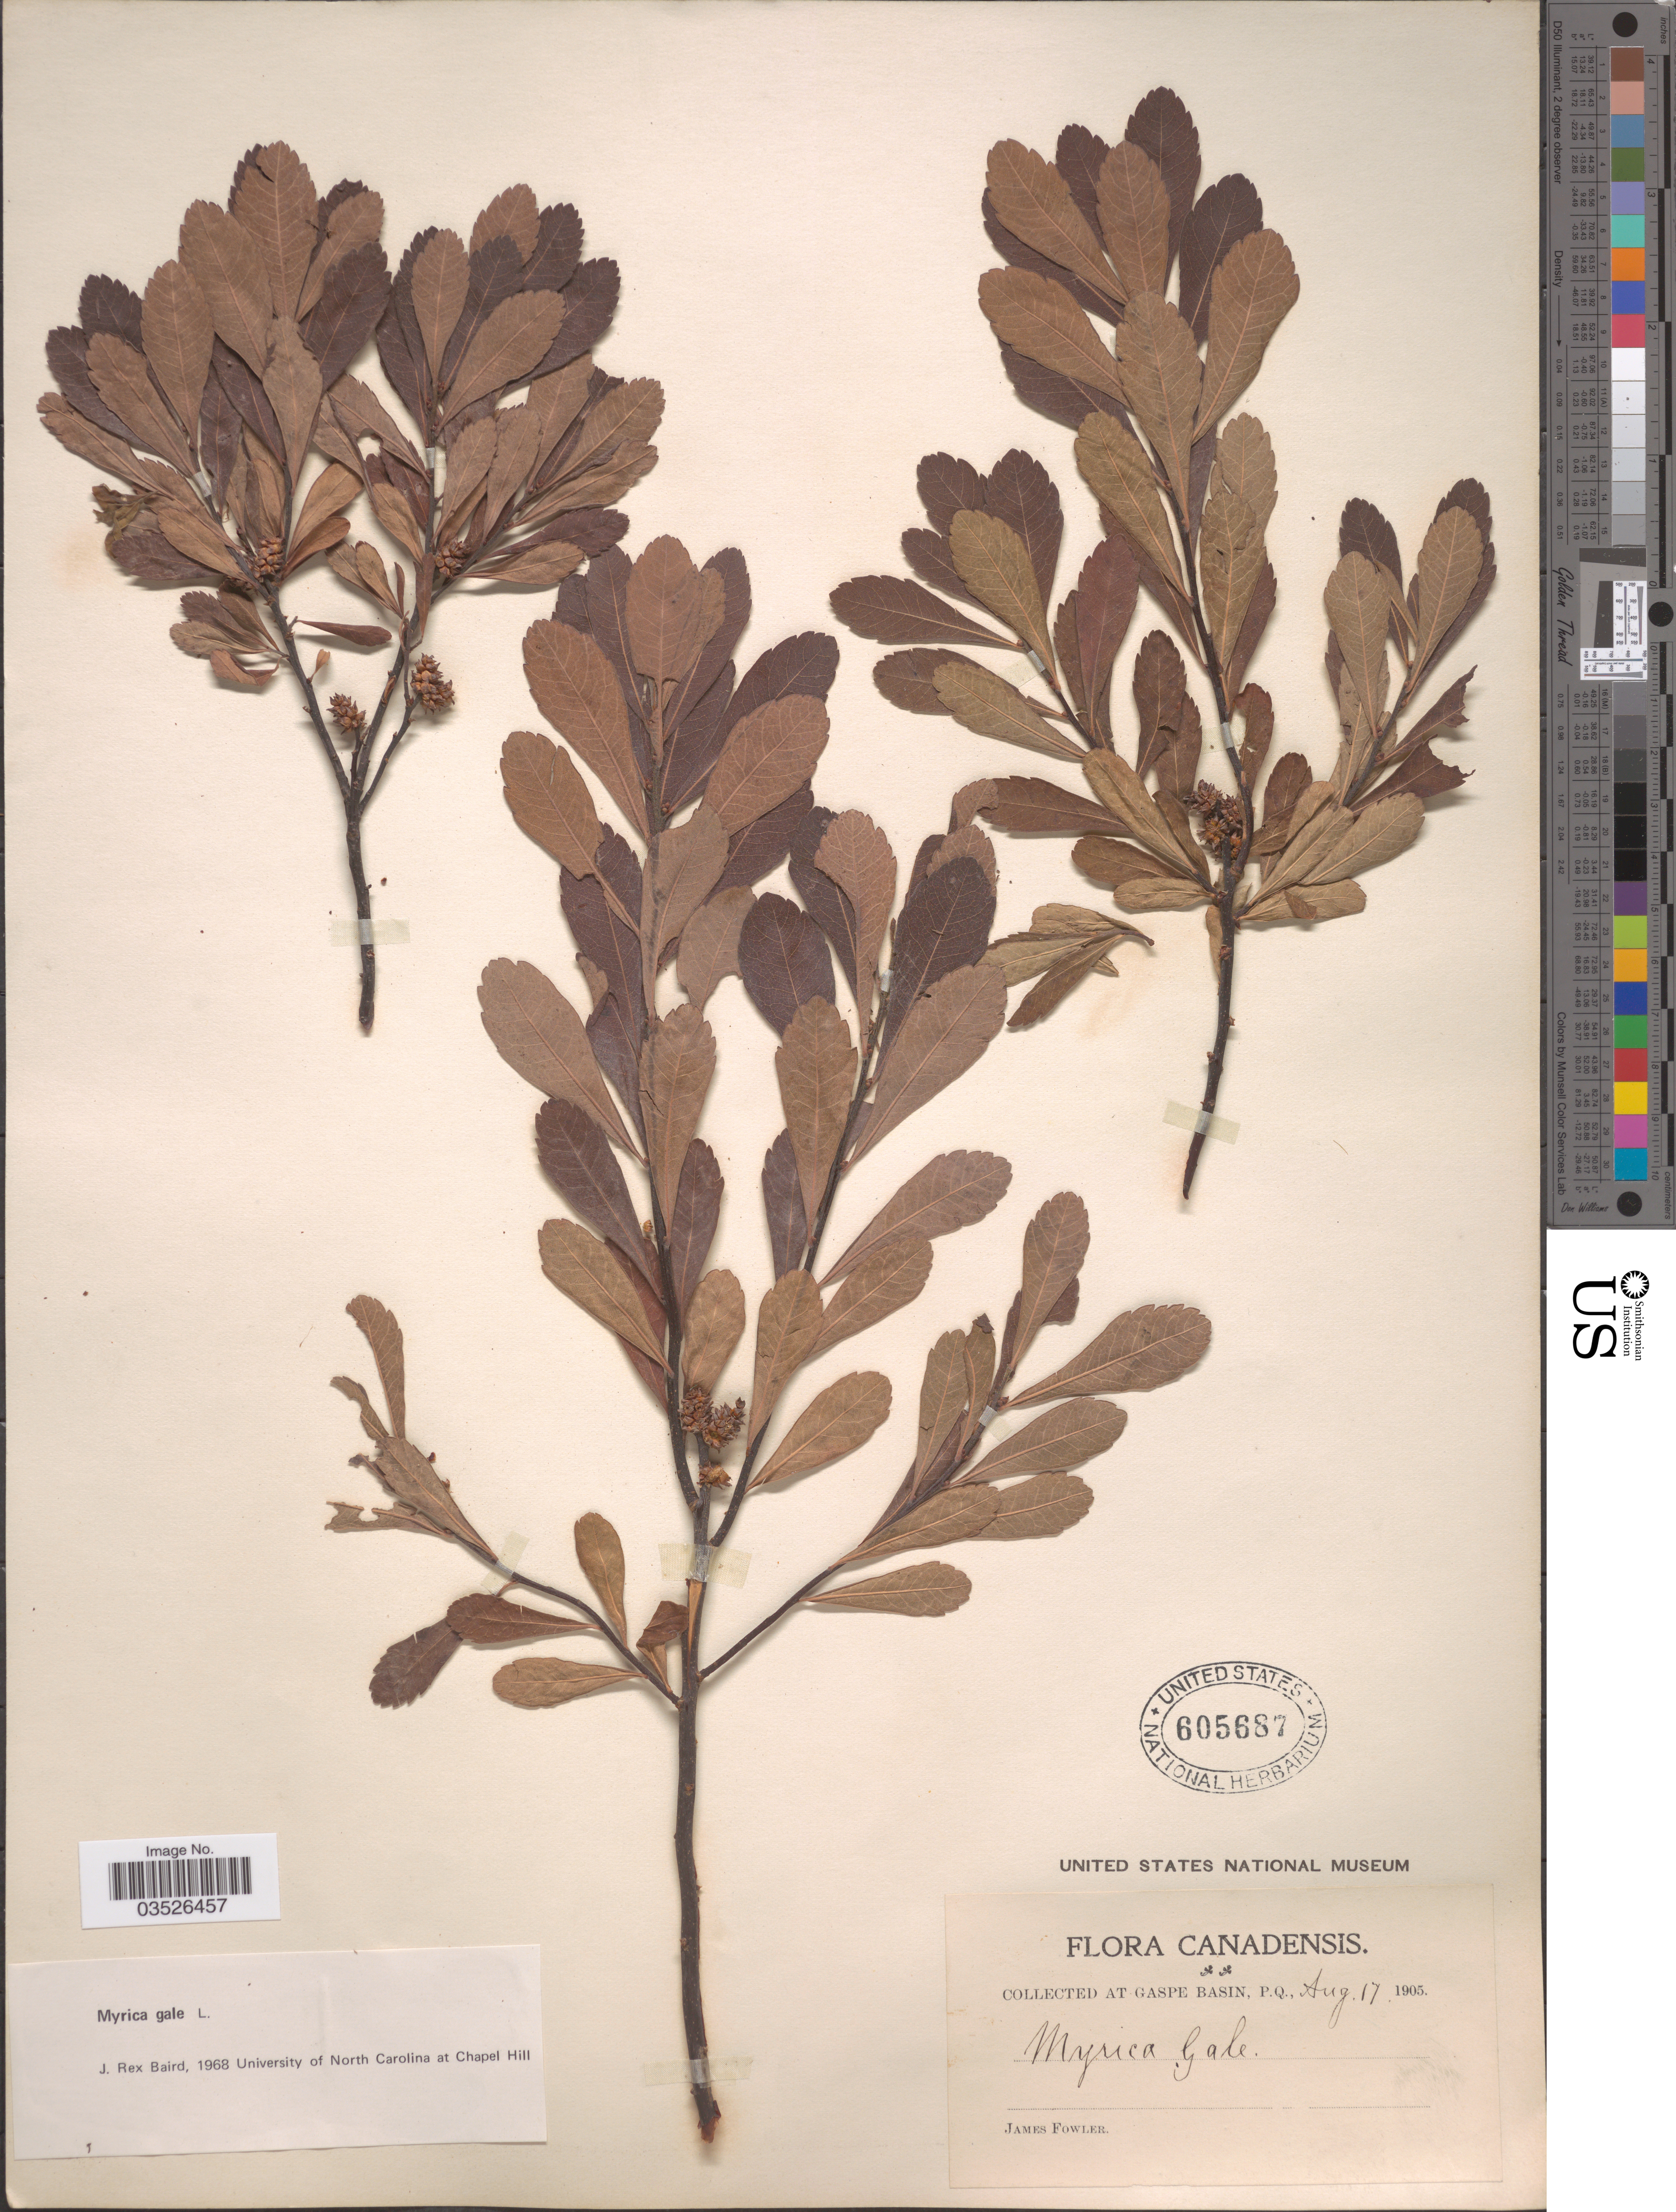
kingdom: Plantae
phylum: Tracheophyta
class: Magnoliopsida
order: Fagales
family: Myricaceae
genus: Myrica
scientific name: Myrica gale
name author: L.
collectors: J. P. Fowler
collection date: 1905-08-17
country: Canada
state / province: Quebec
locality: At Gaspe Basin, P.Q.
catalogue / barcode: US 605687